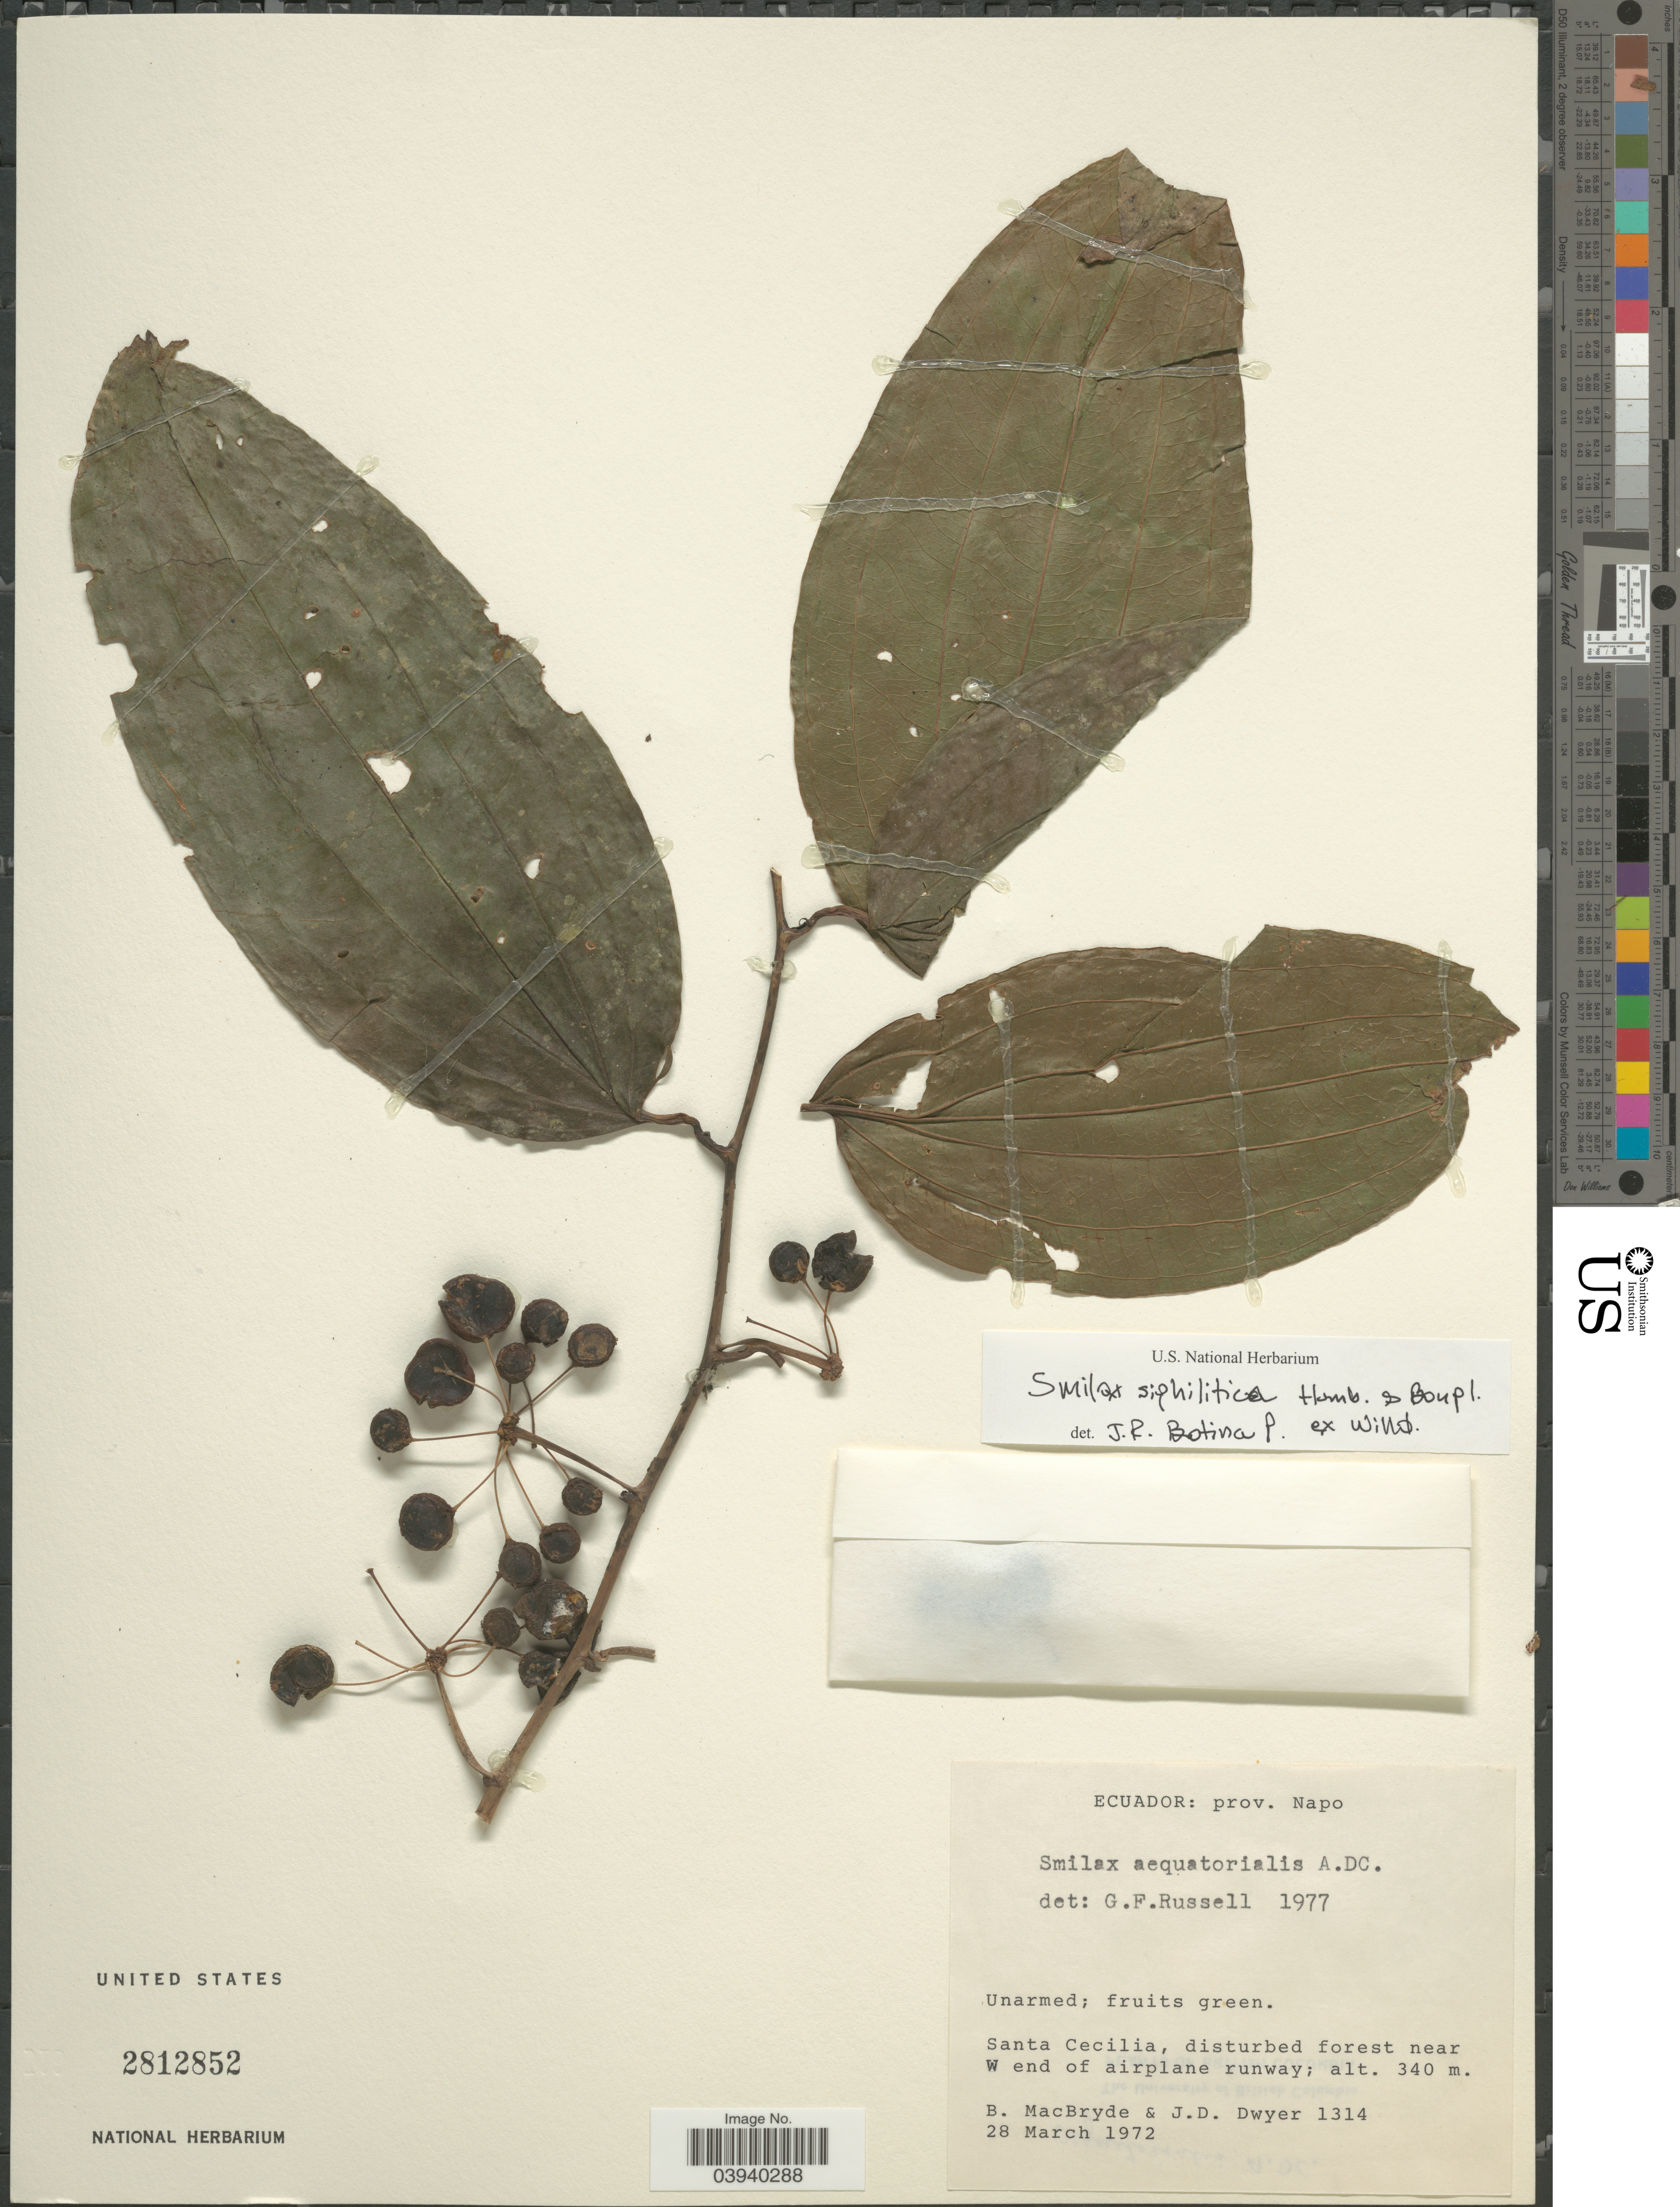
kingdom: Plantae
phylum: Tracheophyta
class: Liliopsida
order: Liliales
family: Smilacaceae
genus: Smilax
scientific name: Smilax syphilitica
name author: Humb. & Bonpl.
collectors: B. MacBryde & J. D. Dwyer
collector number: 1314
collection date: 1972-03-28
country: Ecuador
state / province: Napo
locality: Santa Cecilia, disturbed forest near W end of airplane runway.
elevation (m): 340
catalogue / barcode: US 2812852